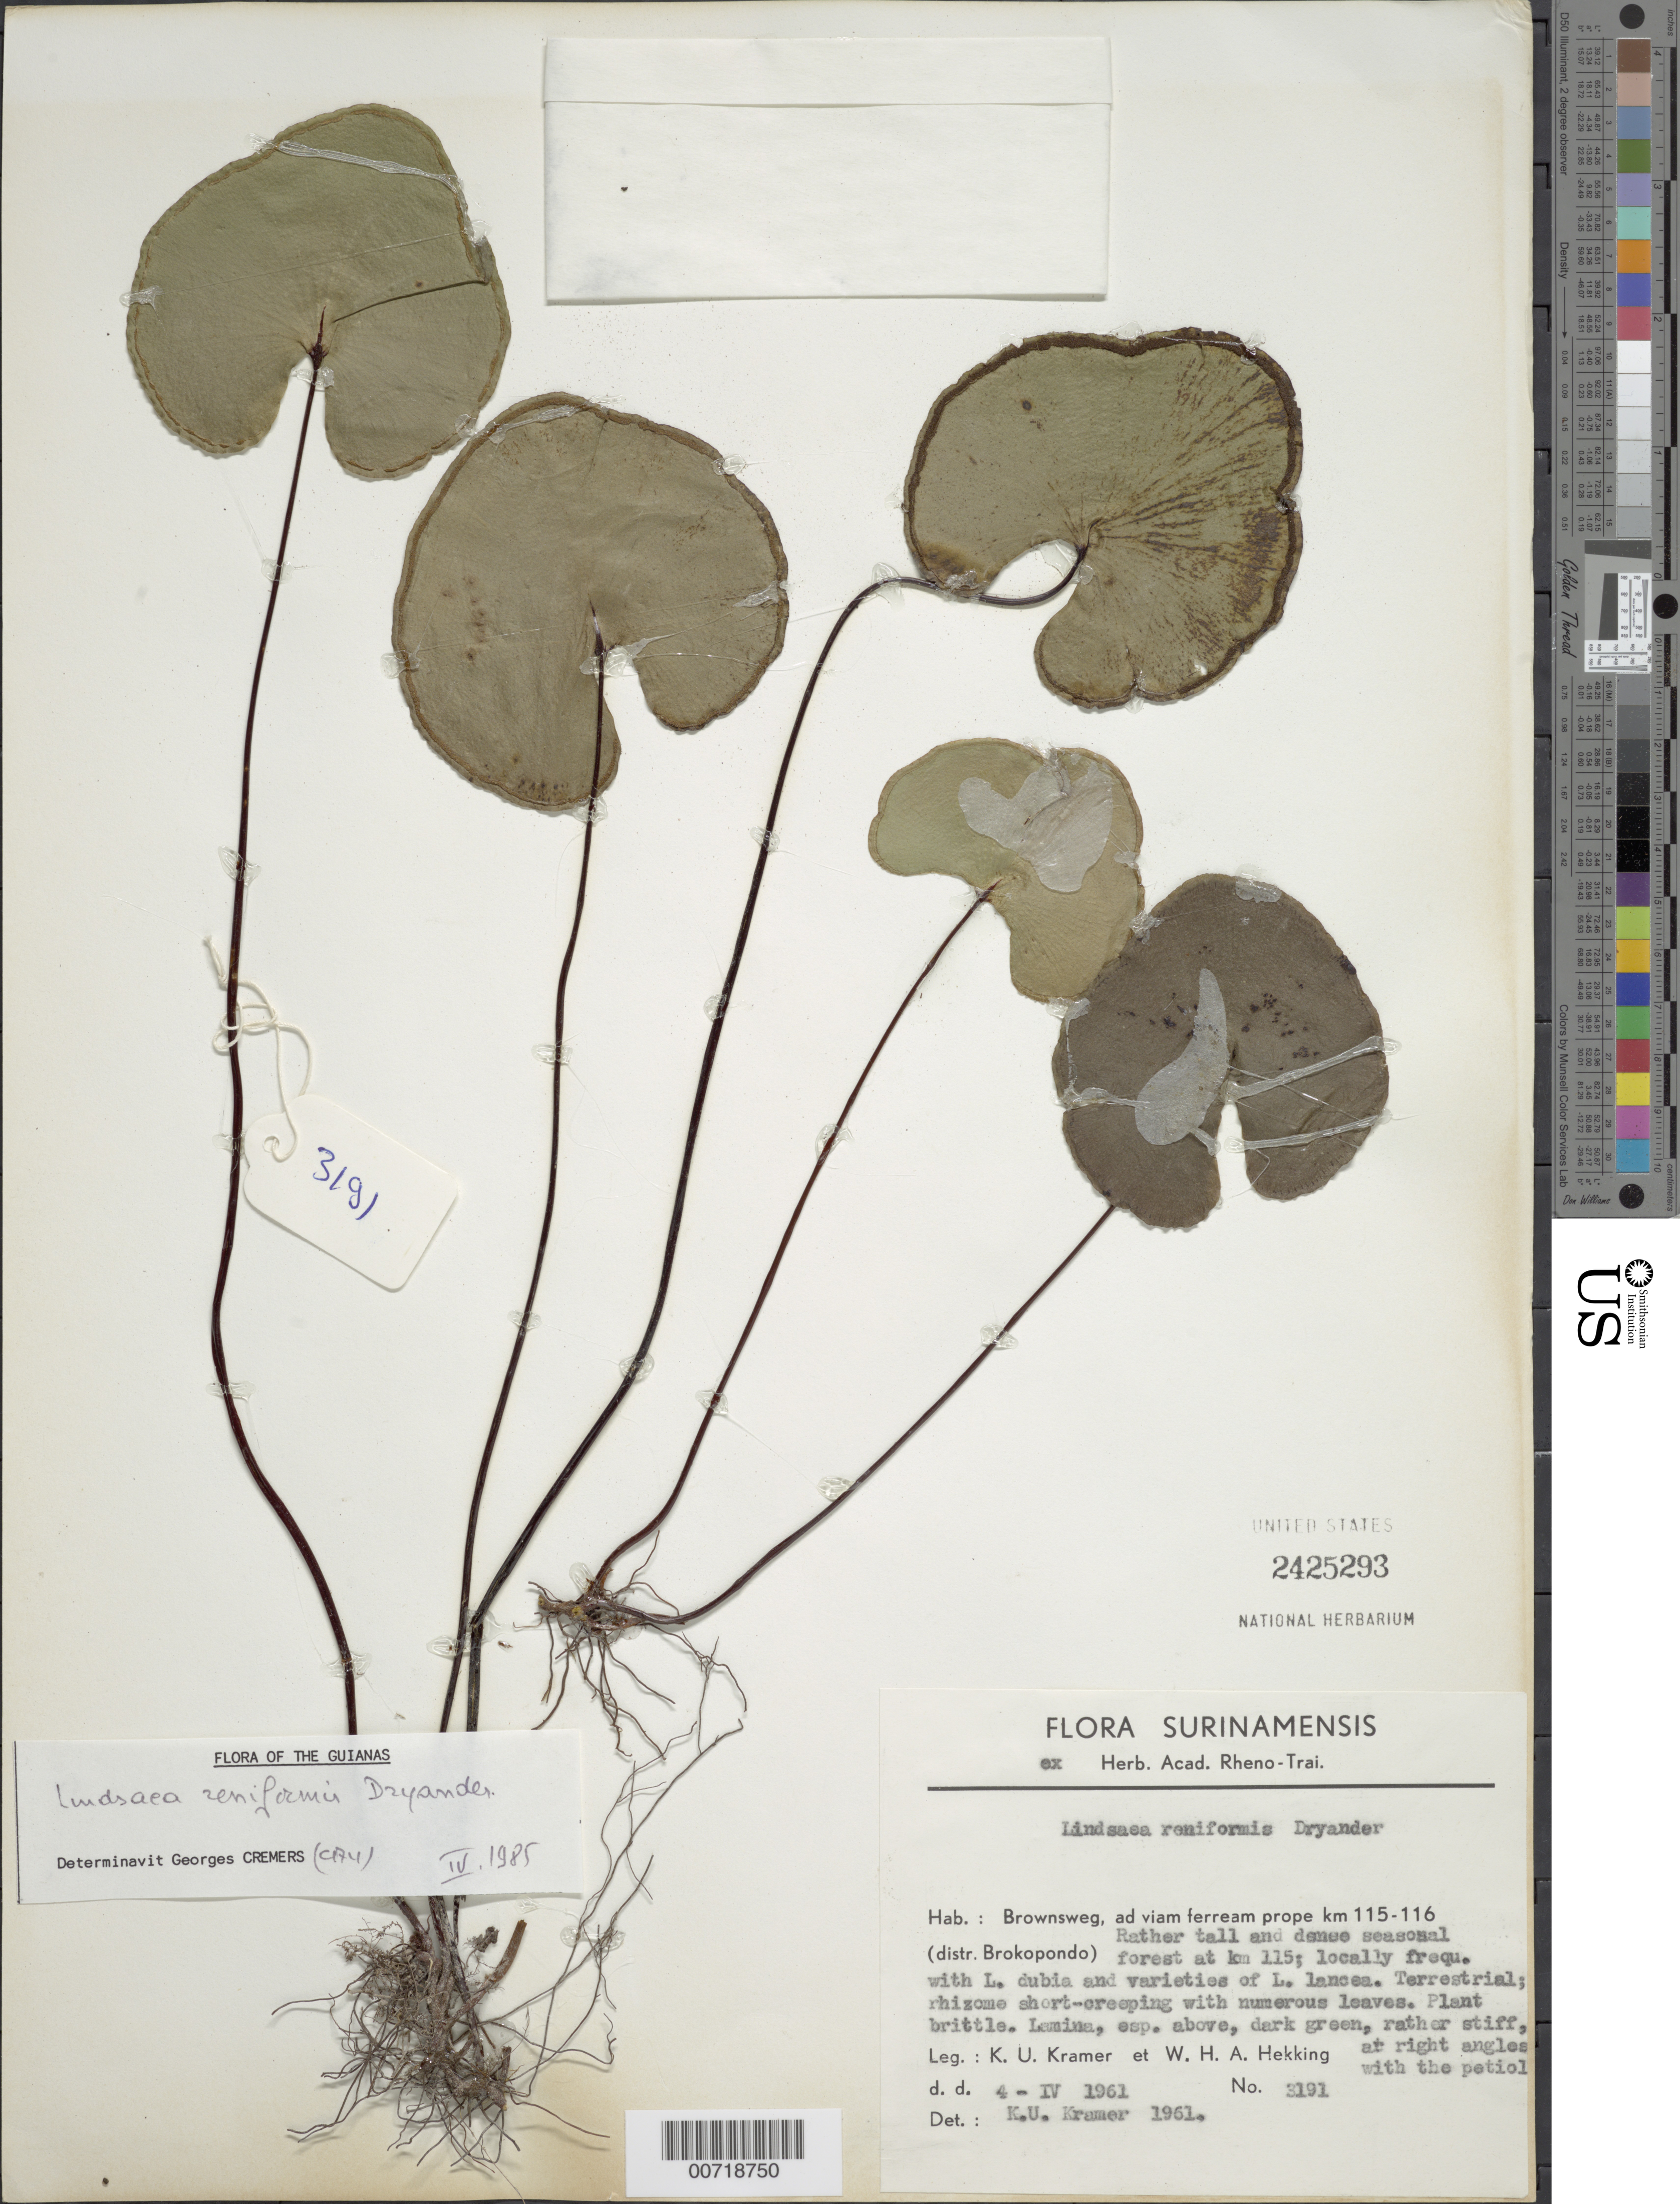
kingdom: Plantae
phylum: Tracheophyta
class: Polypodiopsida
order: Polypodiales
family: Lindsaeaceae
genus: Lindsaea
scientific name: Lindsaea reniformis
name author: Dryand.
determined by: Cremers, Georges A.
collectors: K. U. Kramer & W. H. A. Hekking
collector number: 3191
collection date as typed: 4-Apr-61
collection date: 1961-04-04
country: Suriname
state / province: Brokopondo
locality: Brownsweg, ad viam ferream prope km 115-116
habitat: Tall, dense seasonal forest; locally frequent with L. dubia, L. lancea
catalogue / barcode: US 2425293